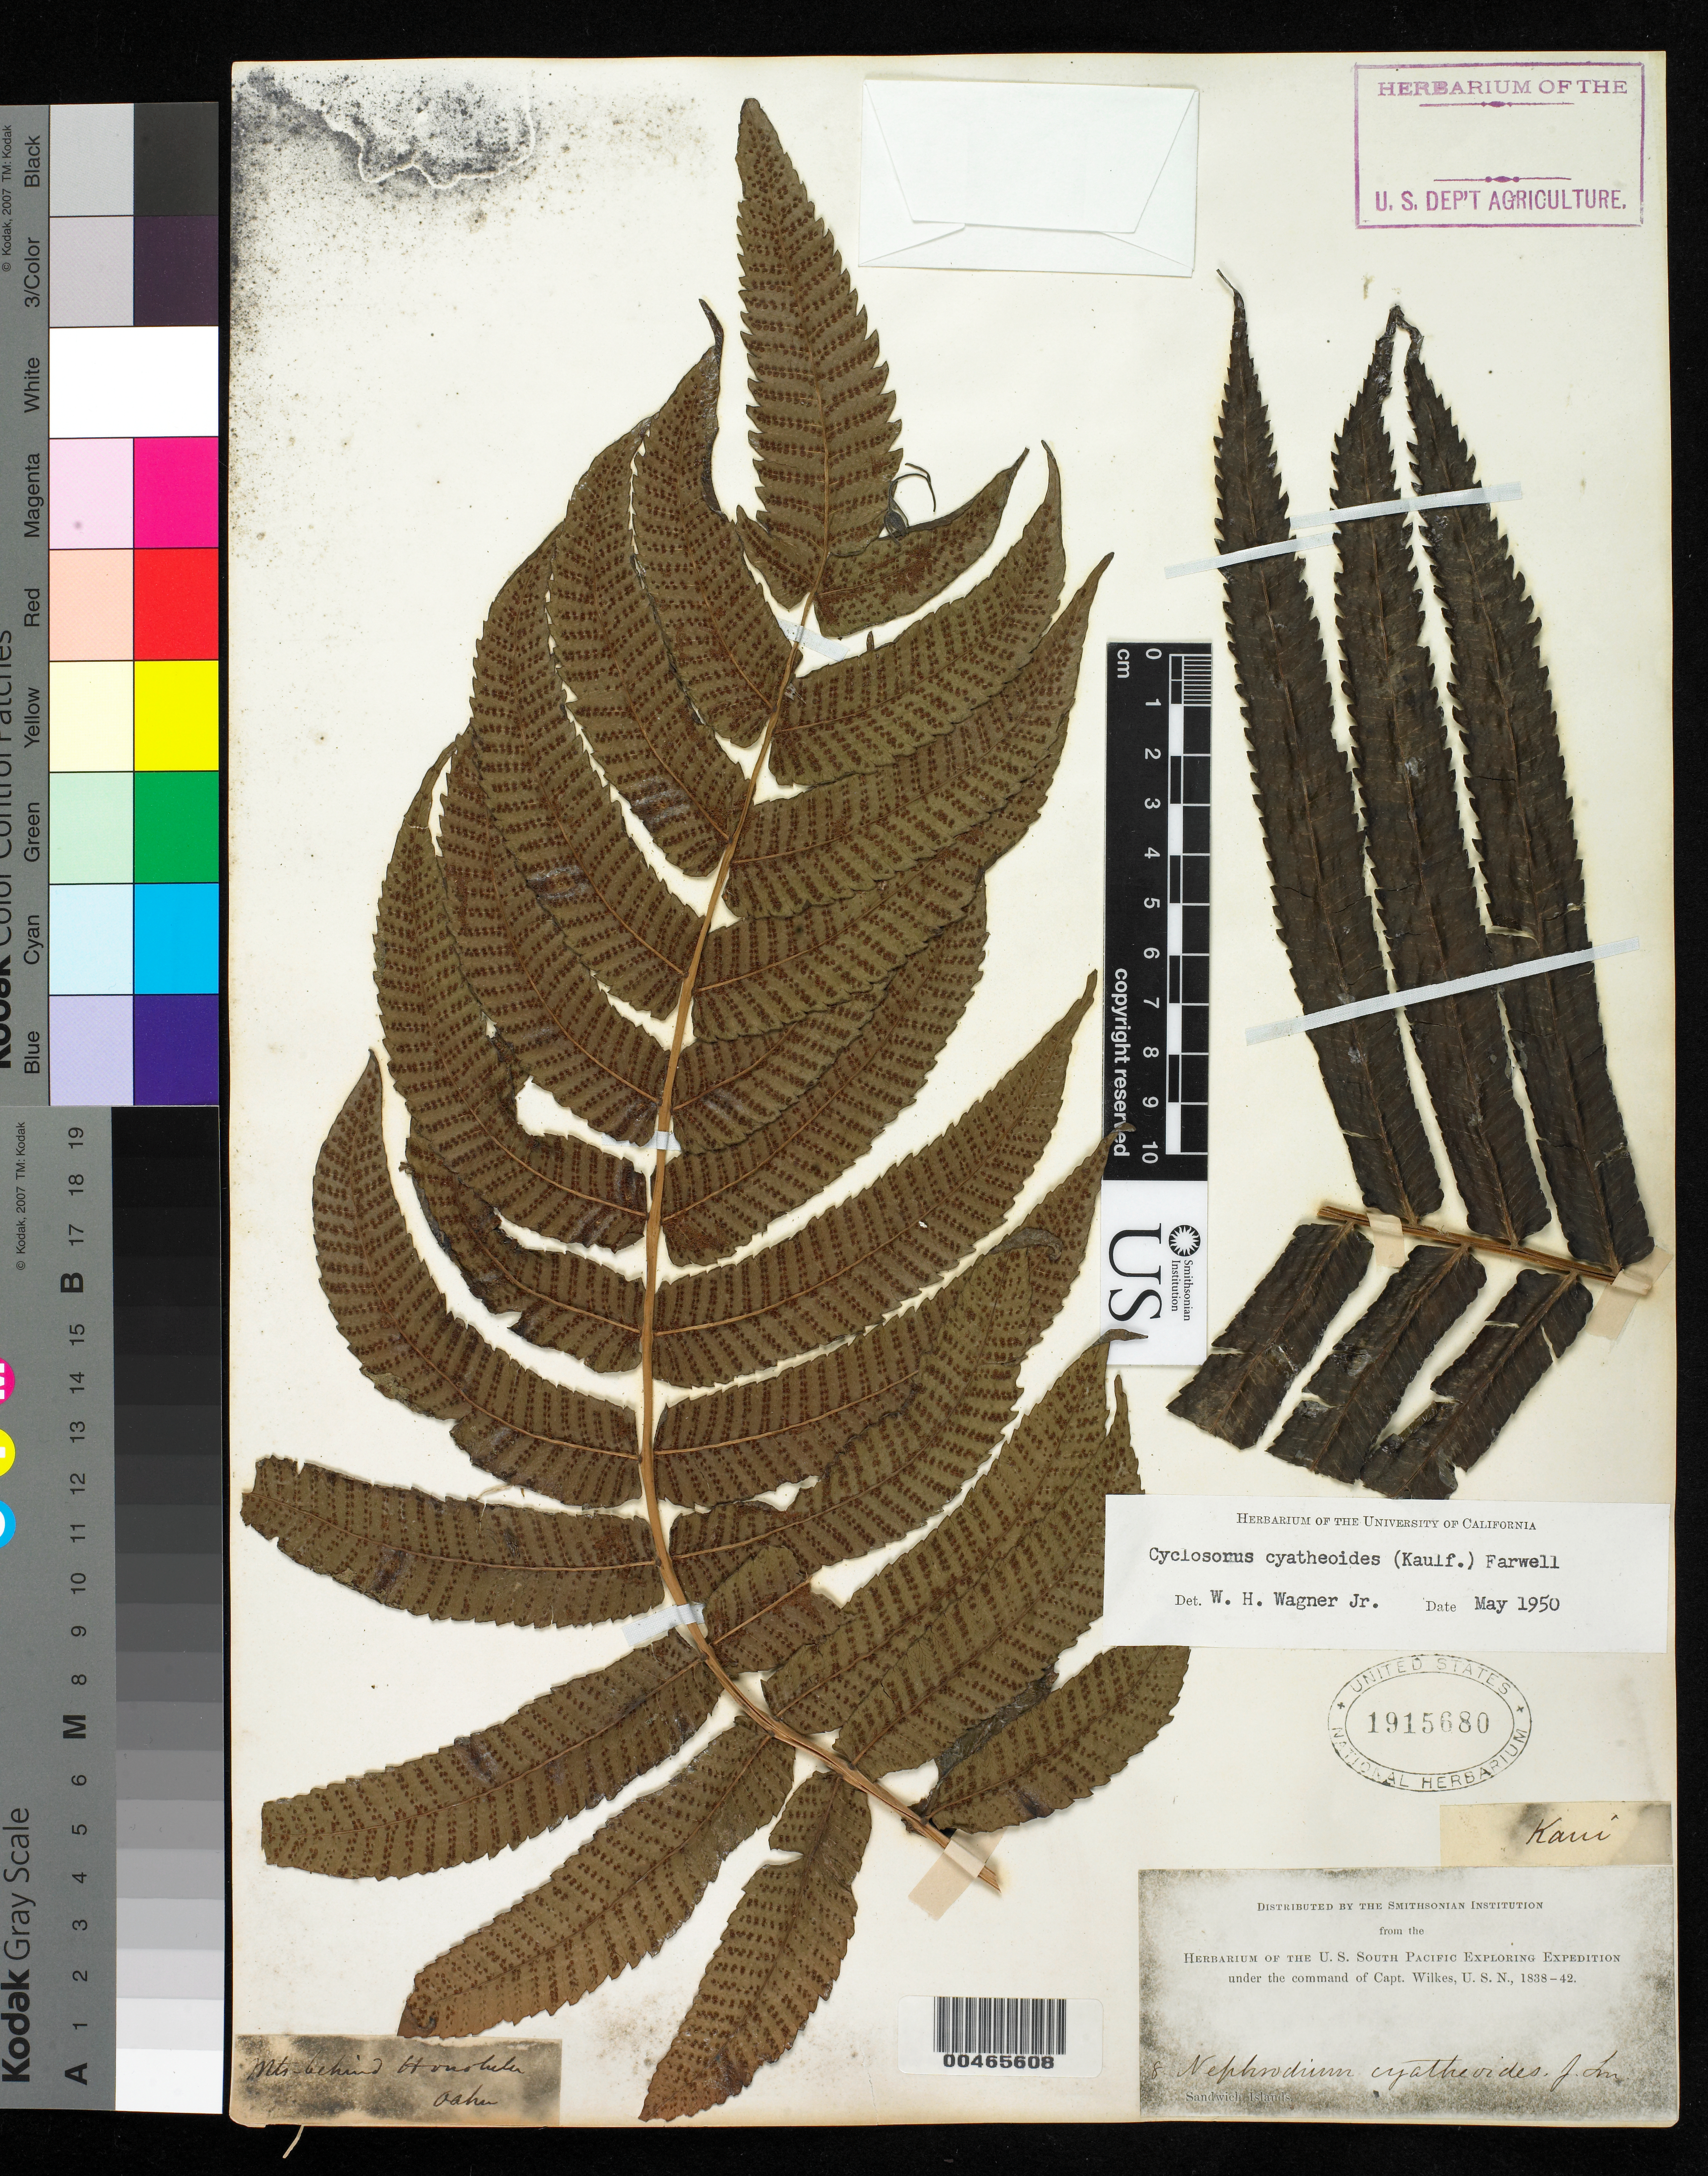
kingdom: Plantae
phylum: Tracheophyta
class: Polypodiopsida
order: Polypodiales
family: Thelypteridaceae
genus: Christella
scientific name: Christella cyatheoides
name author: (Kaulf.) Holttum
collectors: Wilkes Explor. Exped.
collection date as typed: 1838 to -- --- 1842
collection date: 1838/1842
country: United States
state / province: Hawaii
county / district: Honolulu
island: Oahu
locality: Sandwich Islands, Mts. behind Honolulu, Oahu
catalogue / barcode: US 1915680